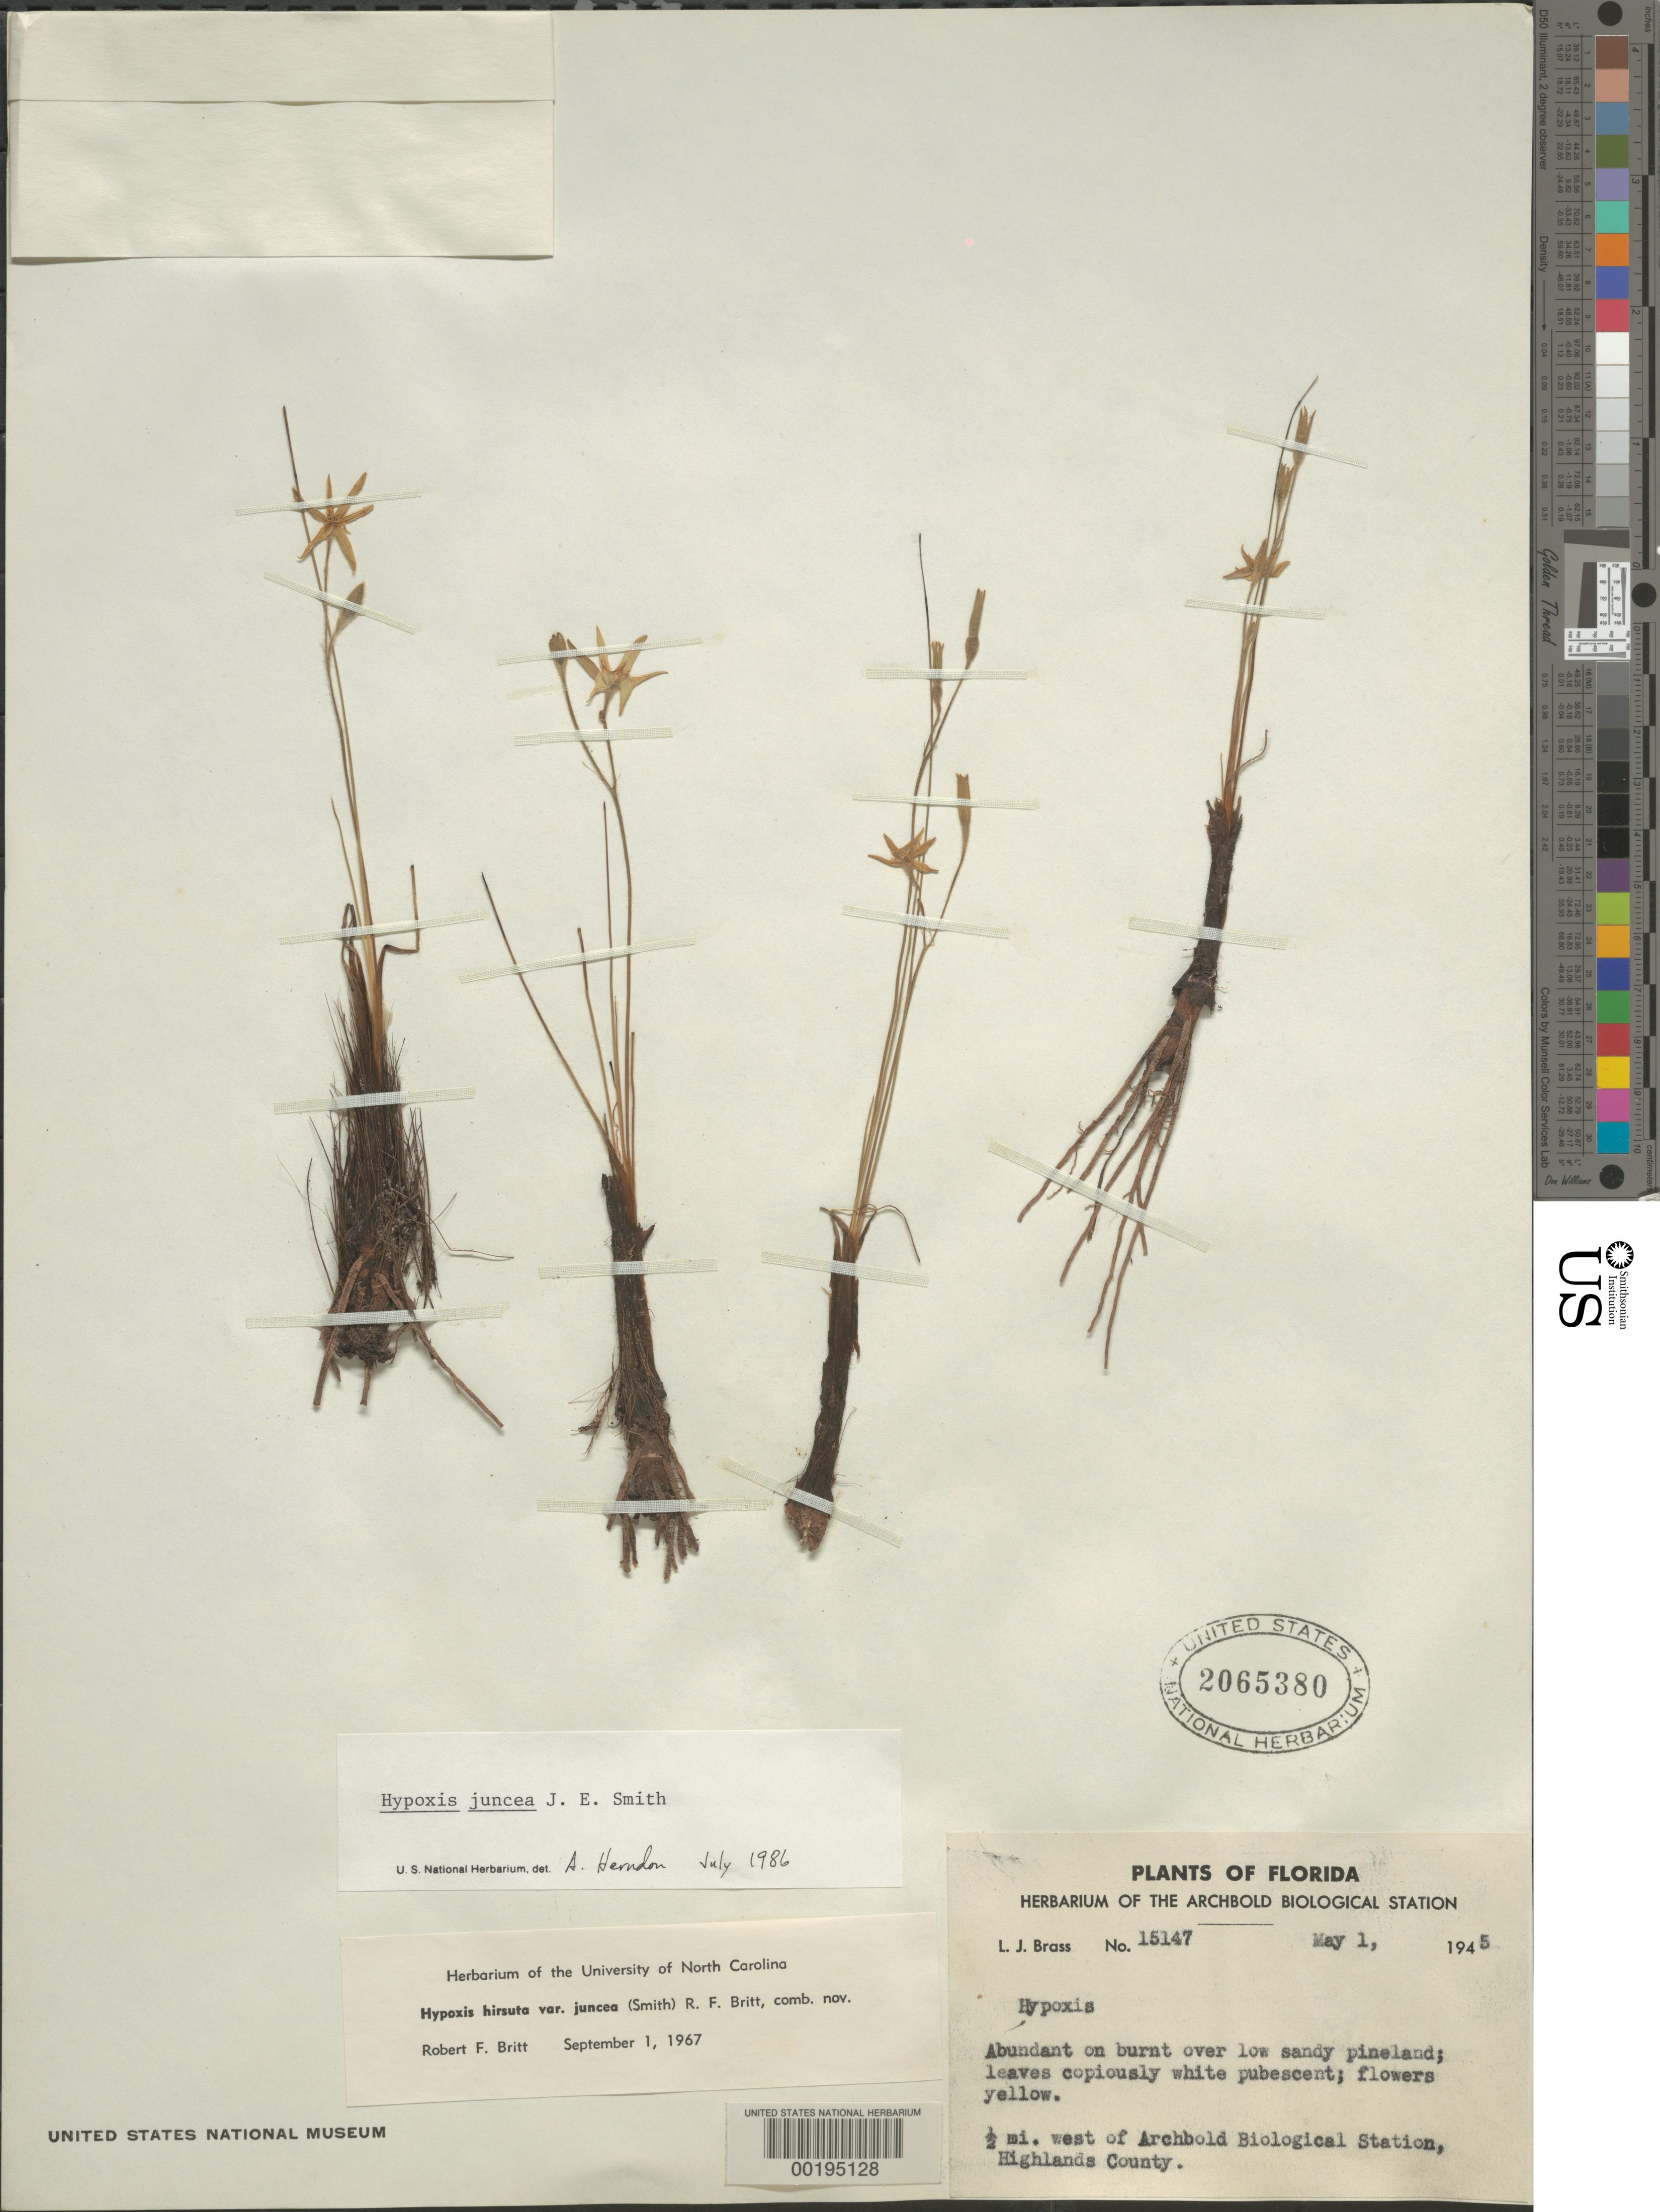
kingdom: Plantae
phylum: Tracheophyta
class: Liliopsida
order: Asparagales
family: Hypoxidaceae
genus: Hypoxis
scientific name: Hypoxis juncea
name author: Small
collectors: L. J. Brass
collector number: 15147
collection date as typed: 01 May 1945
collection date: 1945-05-01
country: United States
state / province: Florida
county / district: Highlands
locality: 0.5 mi w of archbold biological station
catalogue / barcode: US 2065380